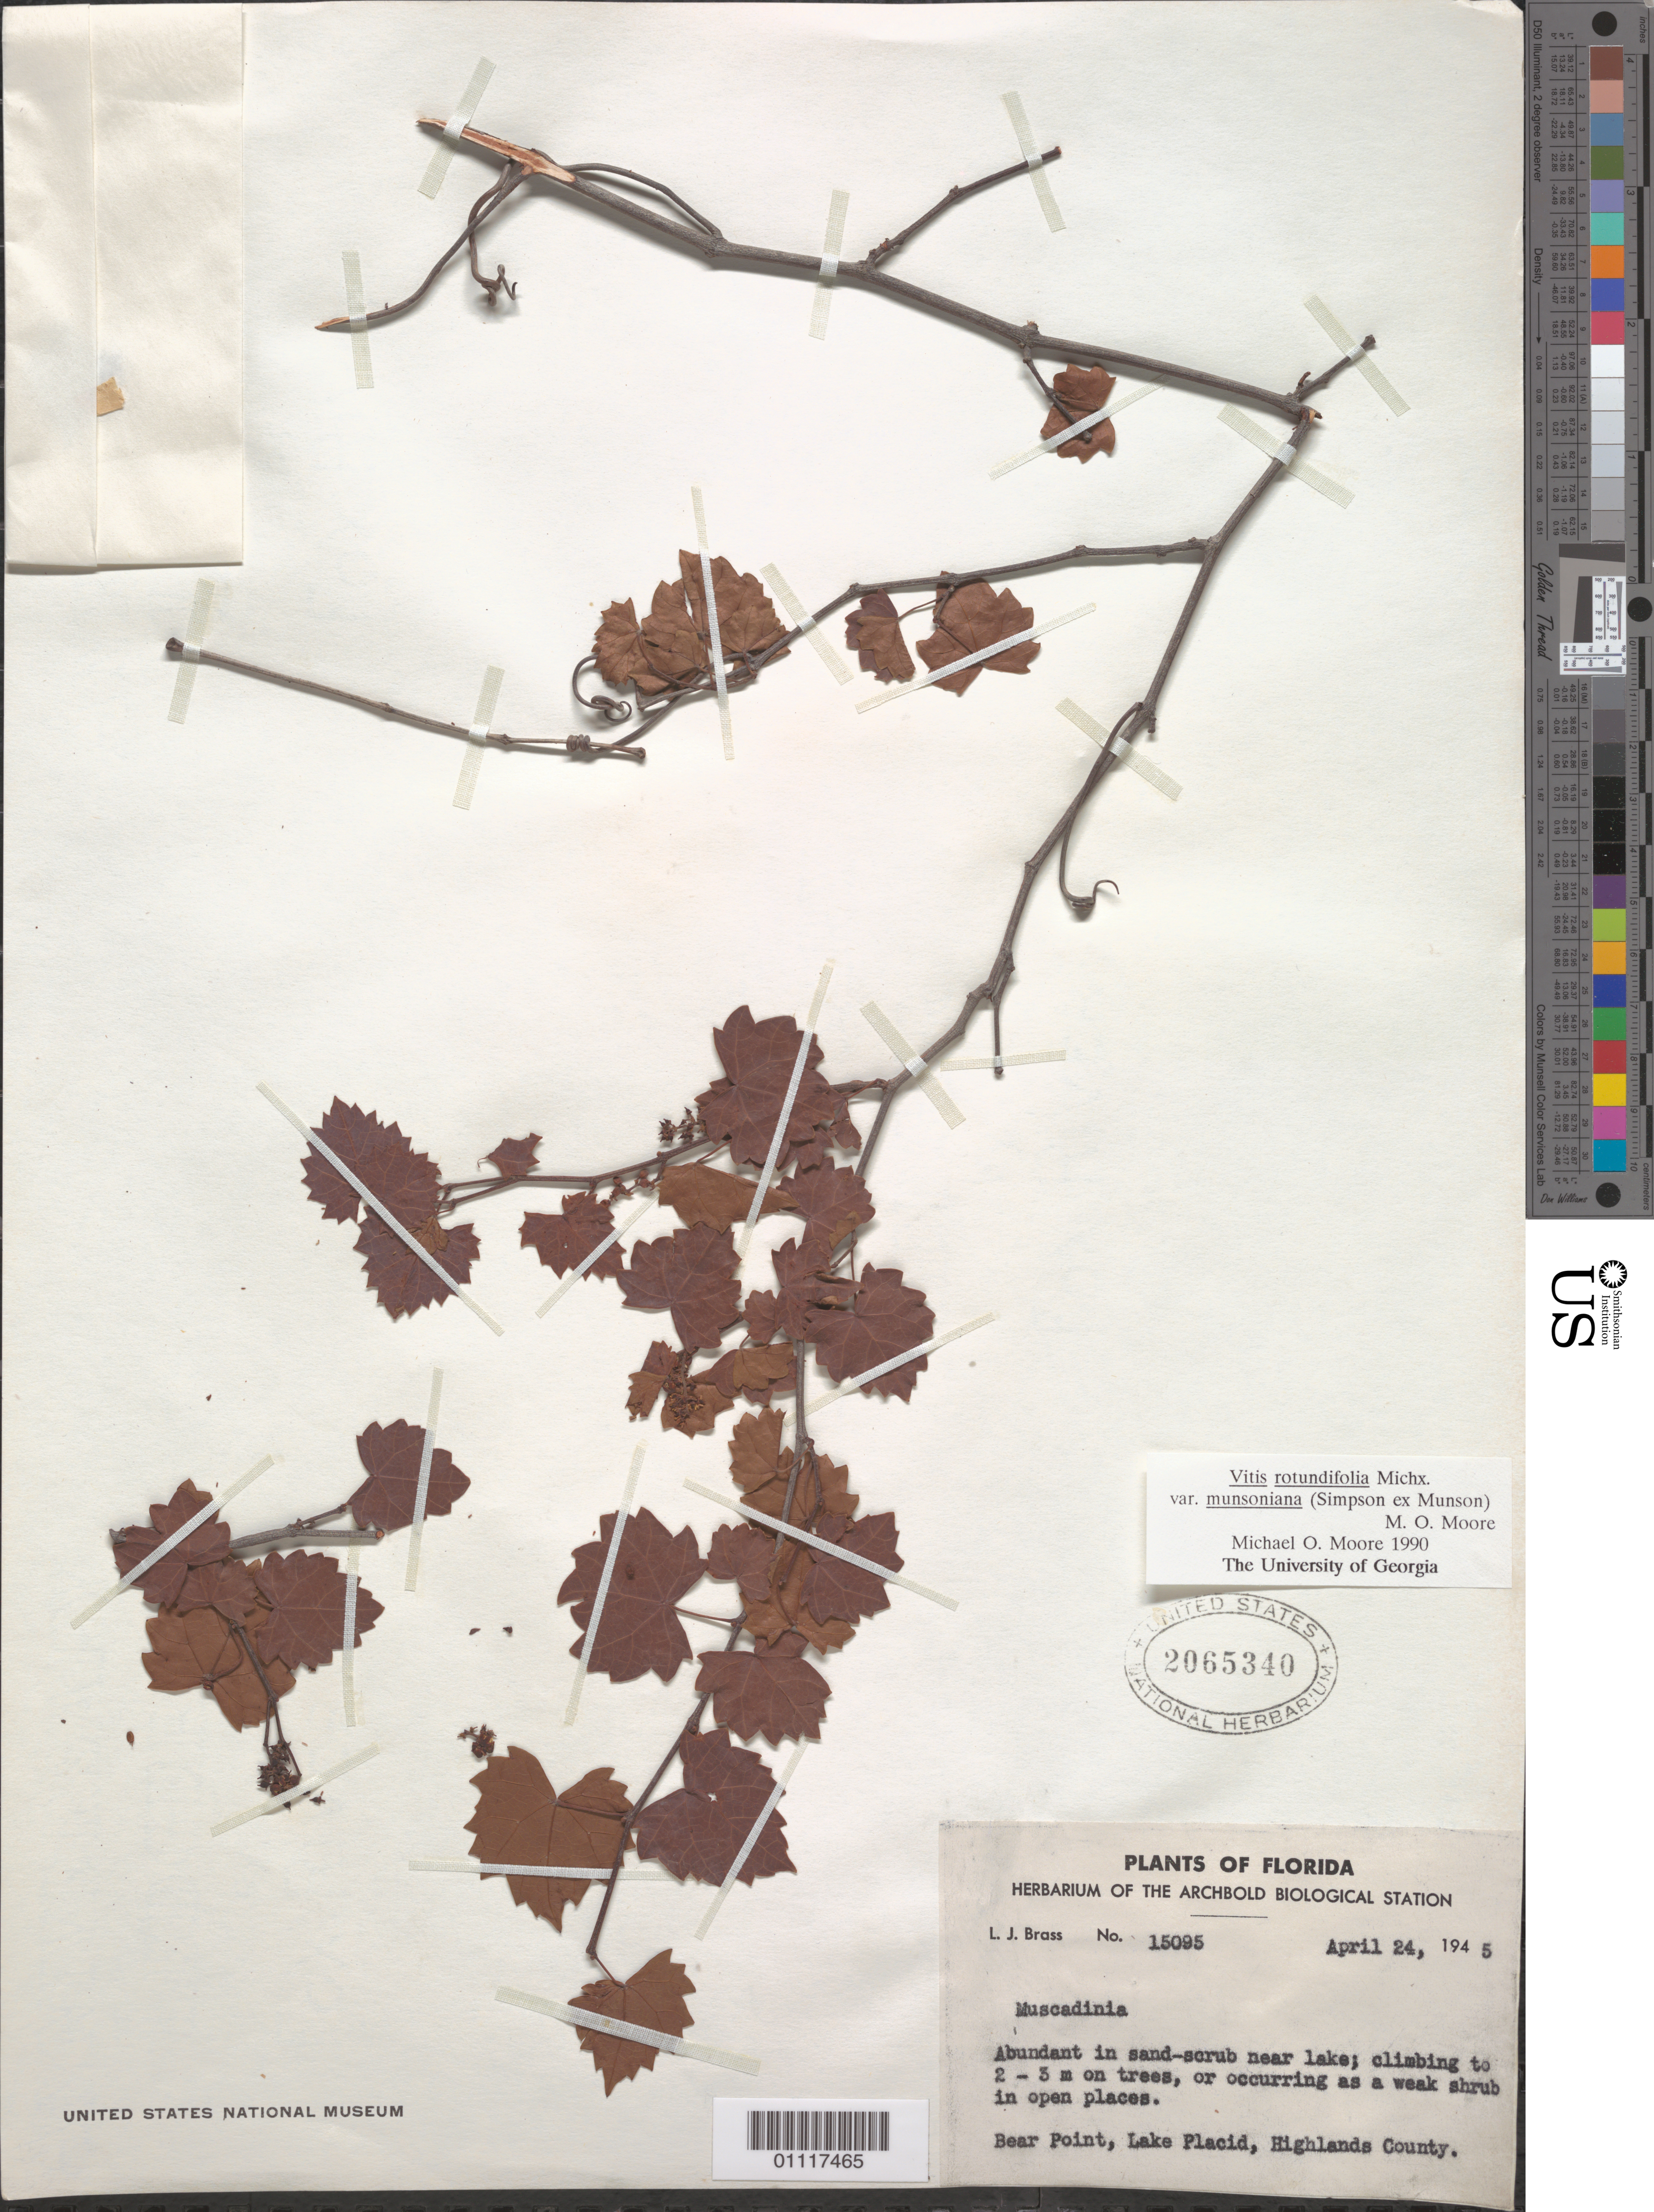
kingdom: Plantae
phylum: Tracheophyta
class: Magnoliopsida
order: Vitales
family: Vitaceae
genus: Vitis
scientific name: Vitis rotundifolia var. munsoniana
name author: (J.H. Simpson ex Munson) M.O. Moore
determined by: Moore, M. O.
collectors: L. J. Brass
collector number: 15095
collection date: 1945-04-24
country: United States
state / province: Florida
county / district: Highlands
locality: Bear Point, Lake Placid.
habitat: sand-scrub near lake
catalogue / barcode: US 2065340